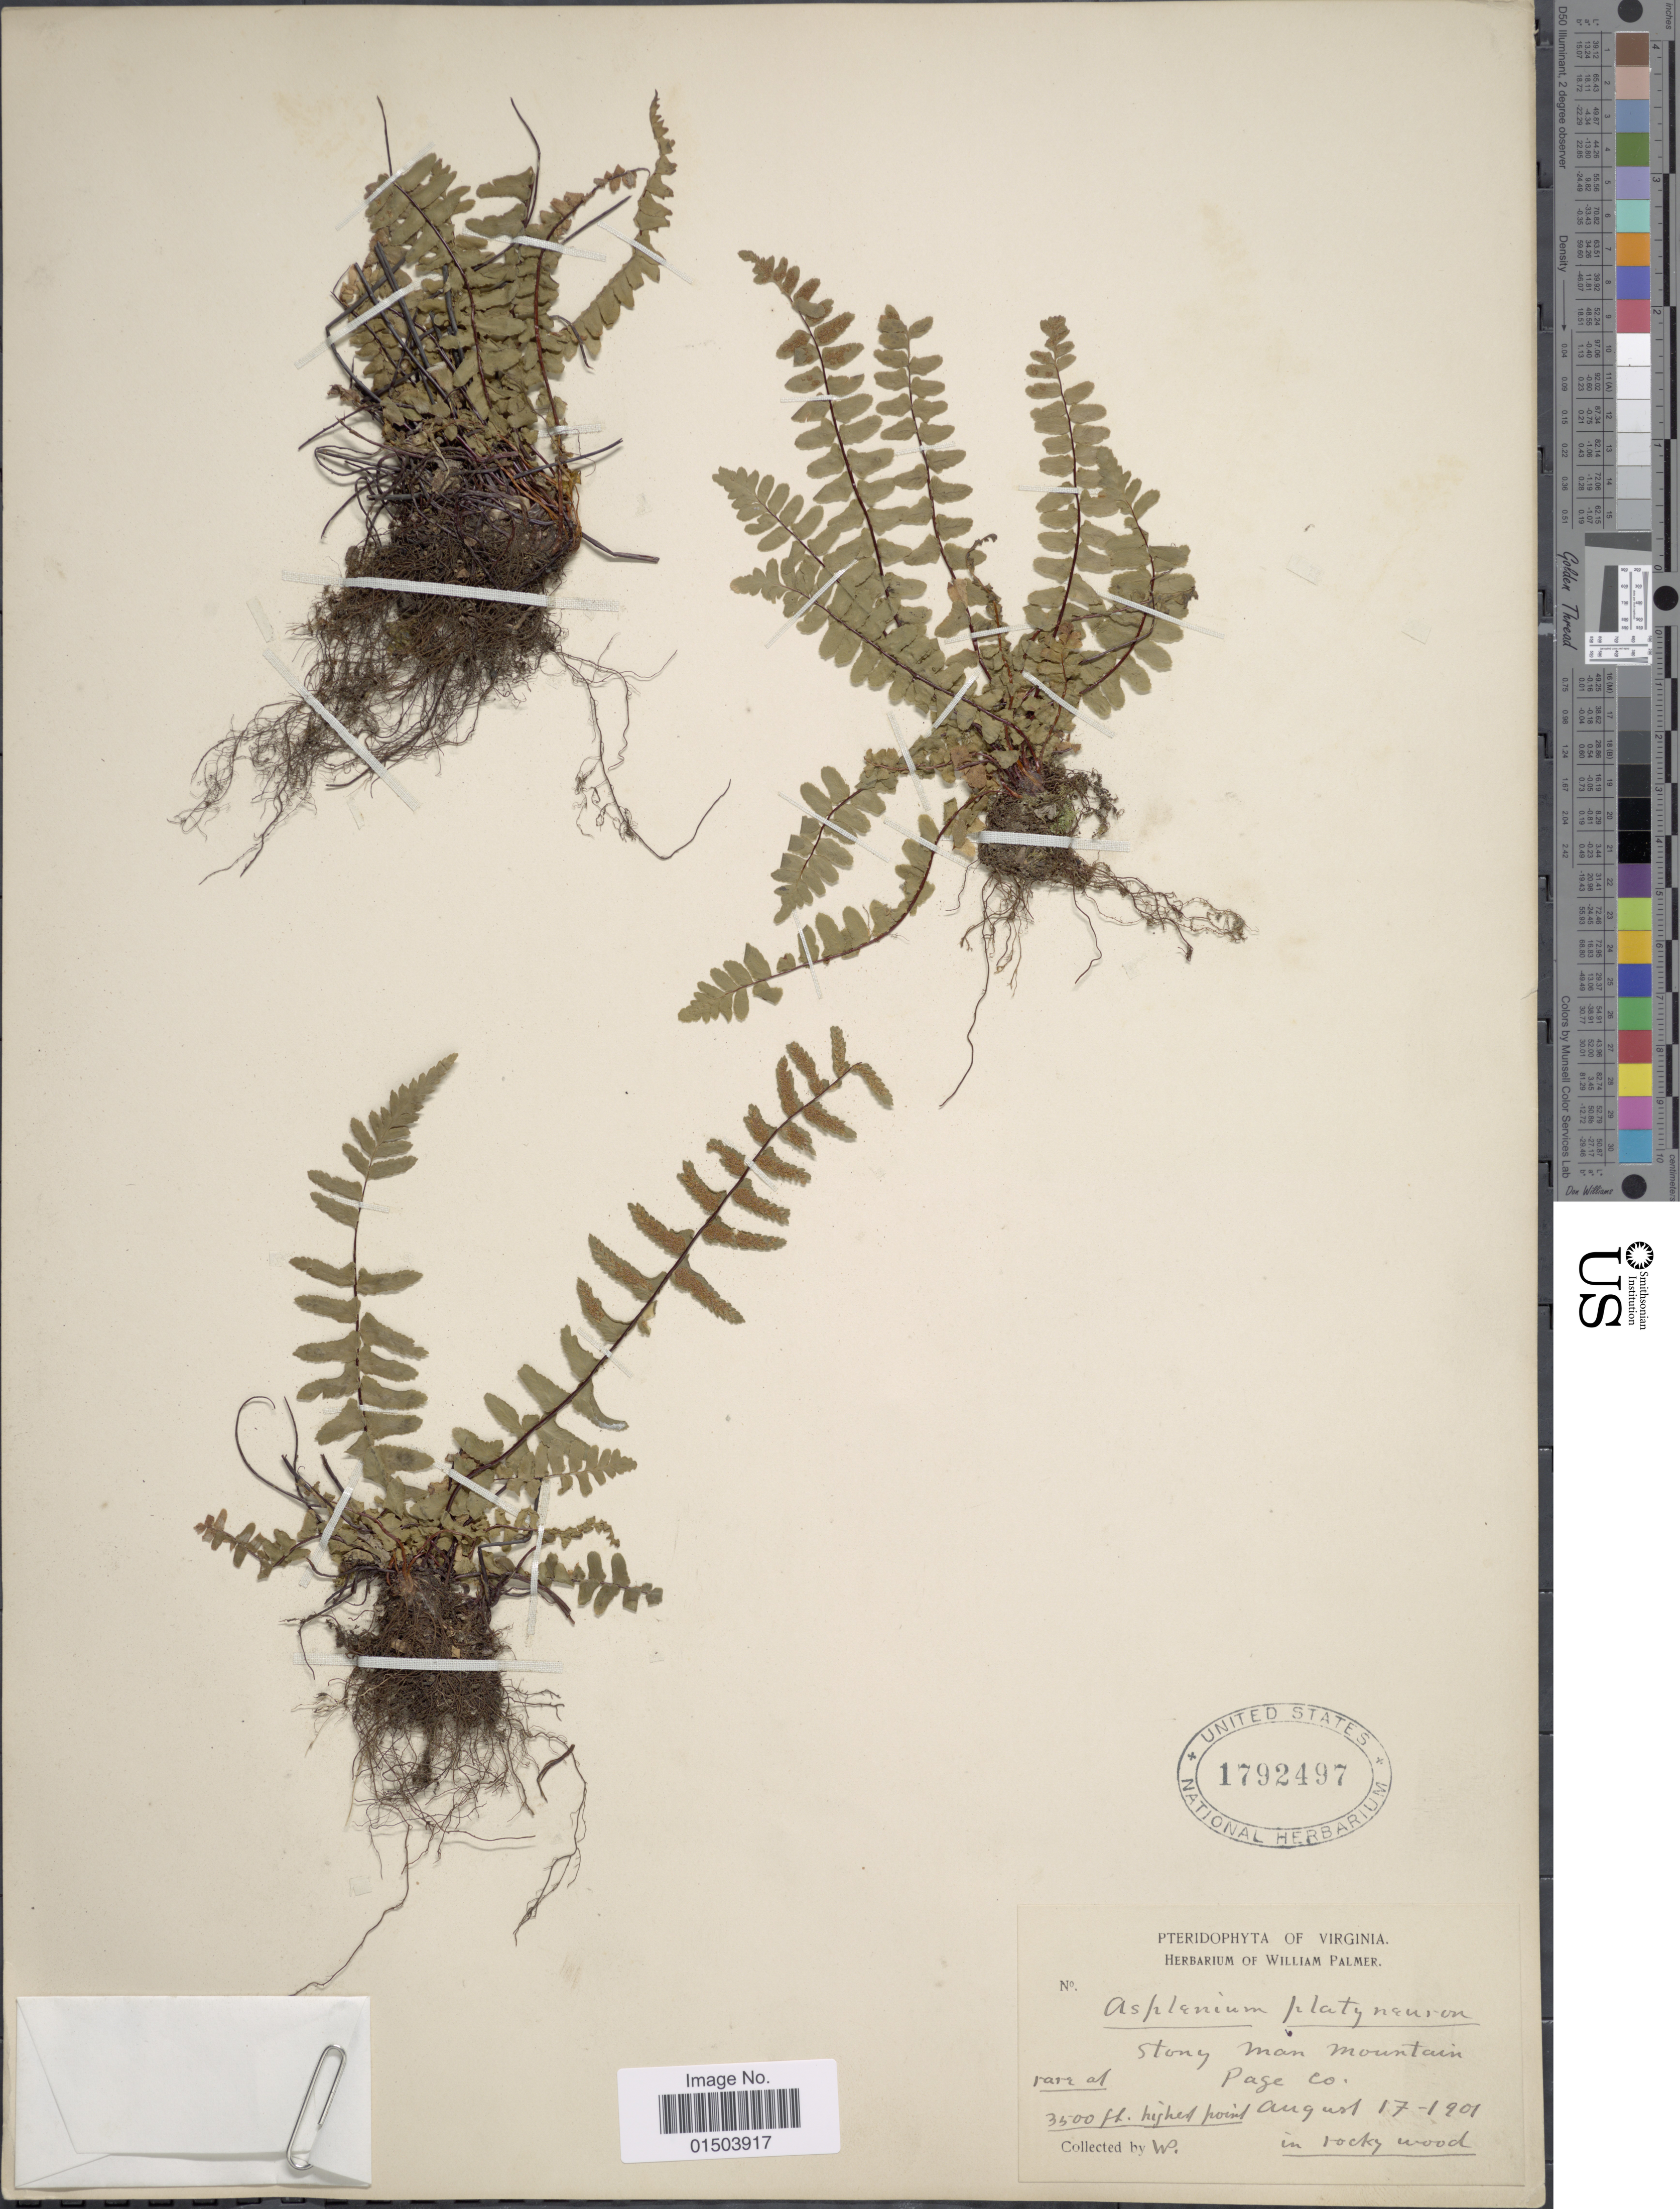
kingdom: Plantae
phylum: Tracheophyta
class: Polypodiopsida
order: Polypodiales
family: Aspleniaceae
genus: Asplenium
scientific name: Asplenium platyneuron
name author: (L.) Britton, Stearns & Poggenb.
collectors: W. Palmer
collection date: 1901-08-17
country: United States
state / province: Virginia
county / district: Page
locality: Stony Man Mountain, Page Co.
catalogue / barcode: US 1792497